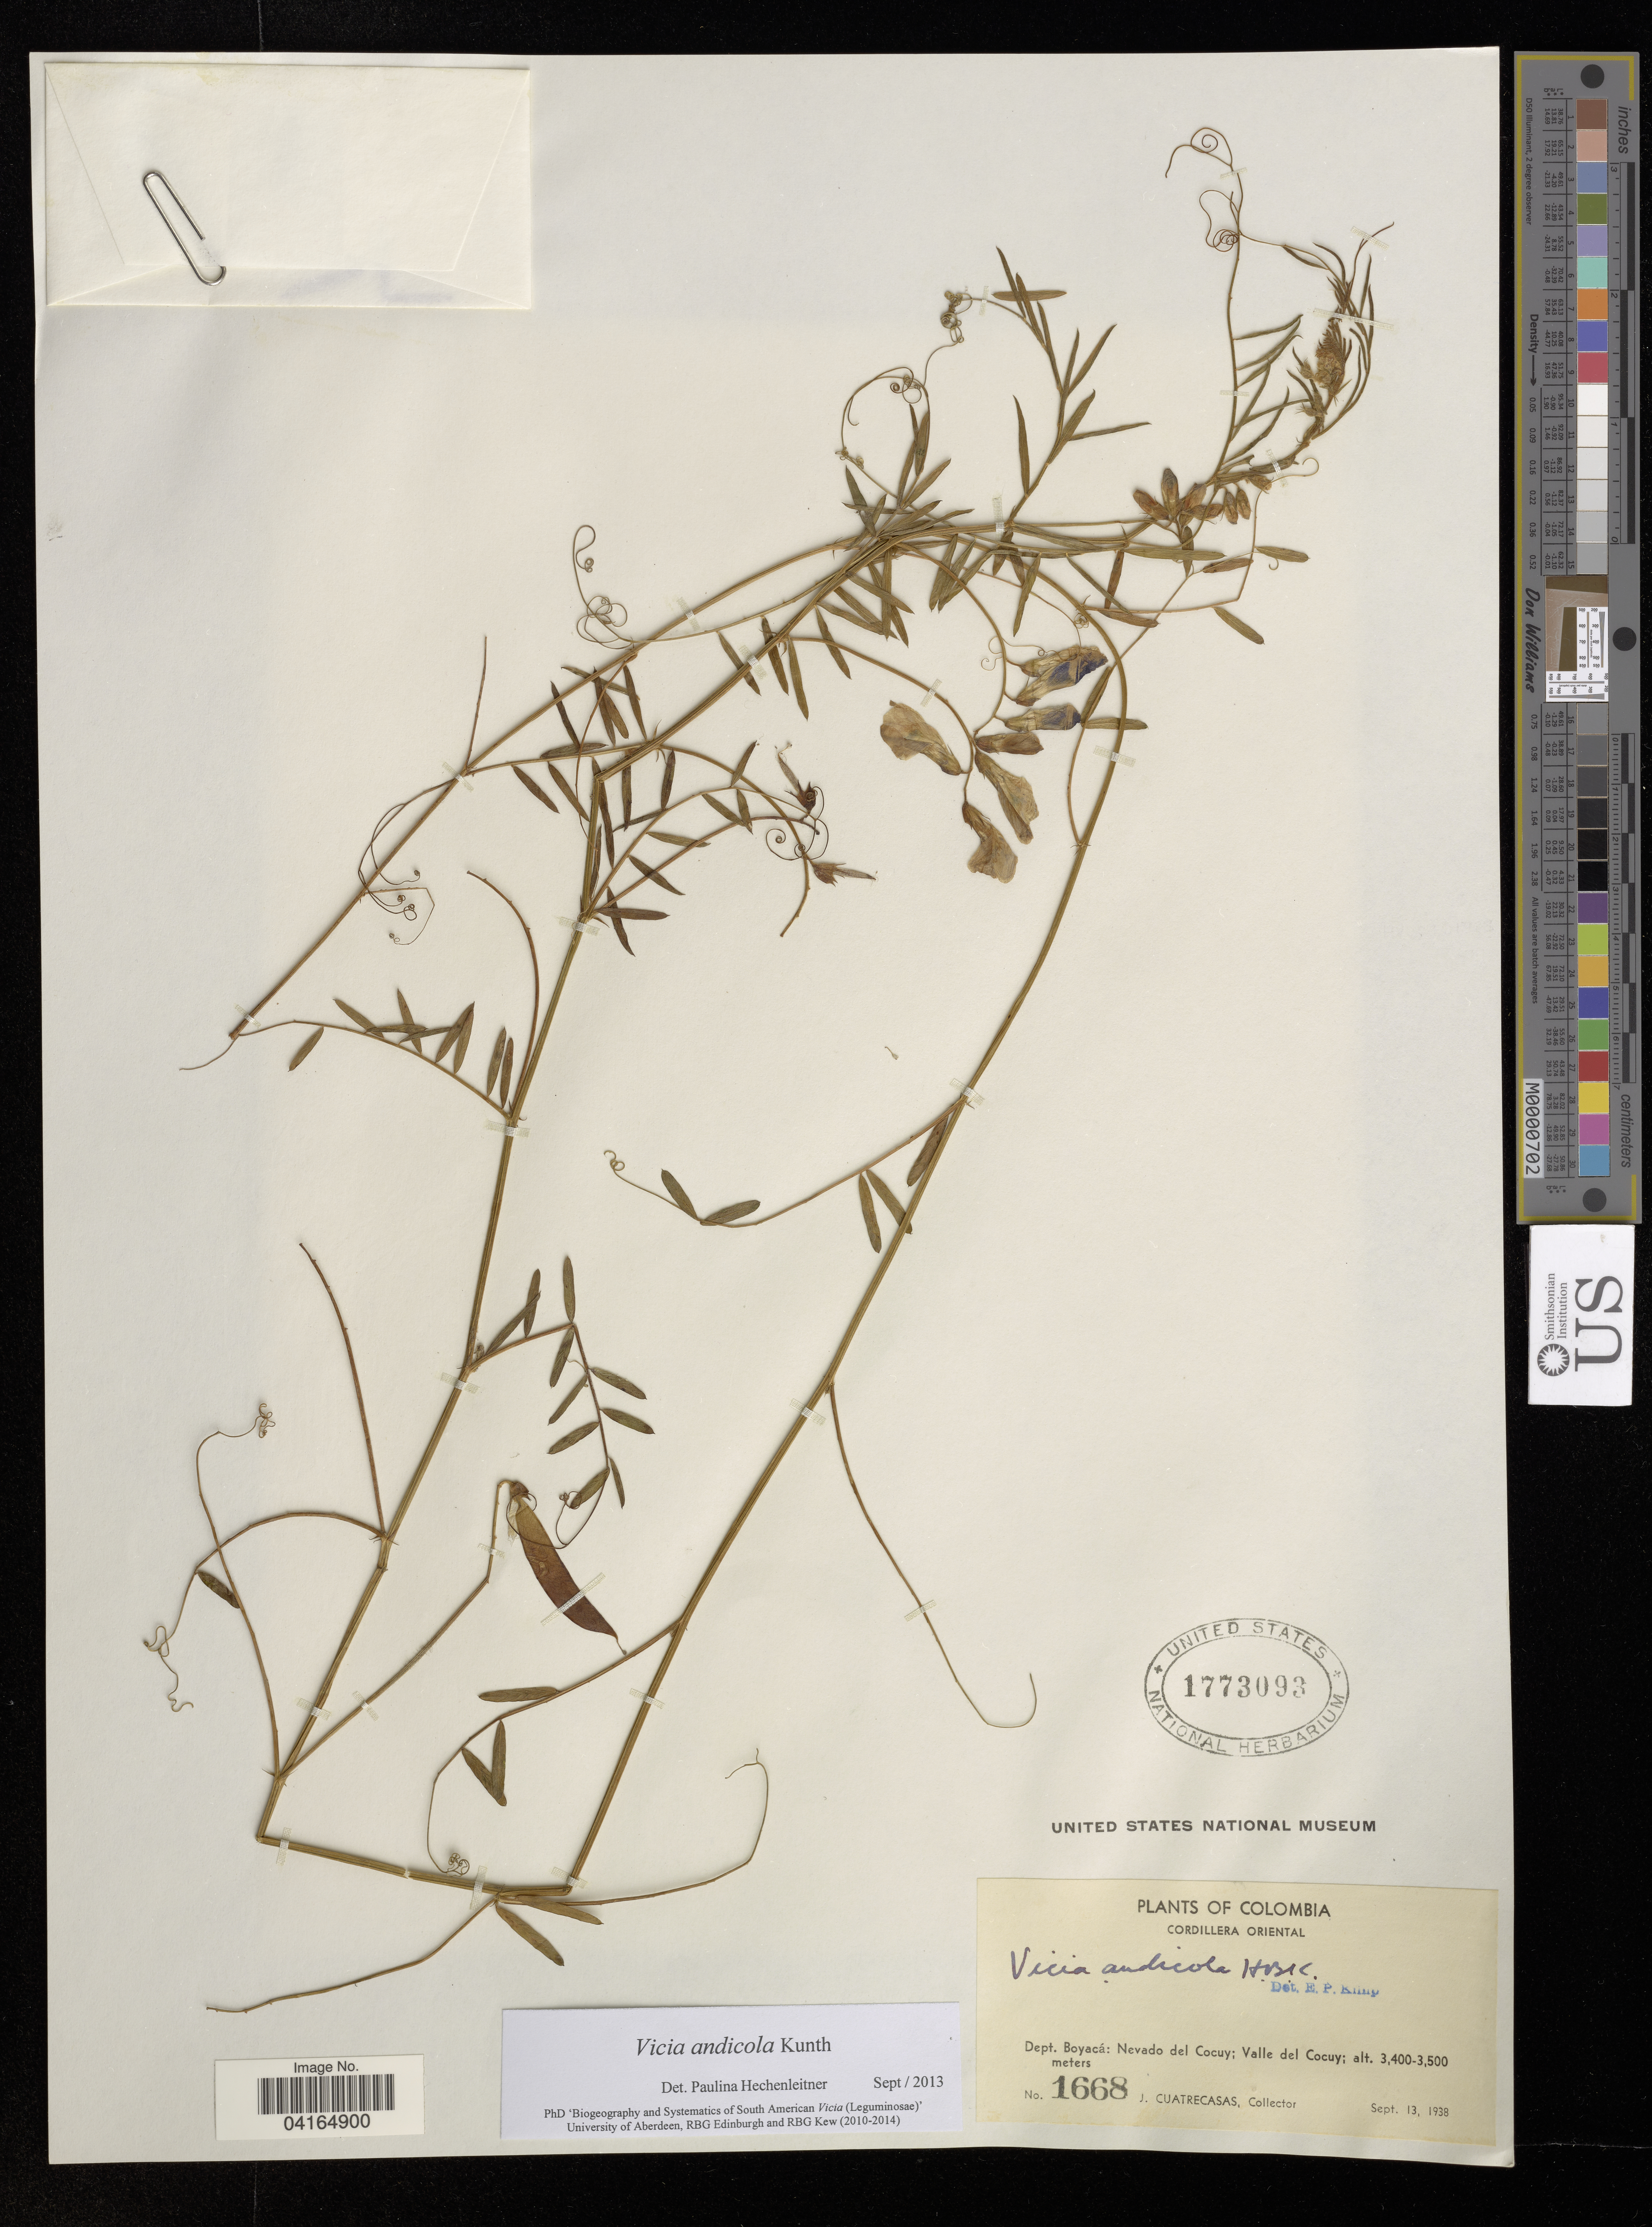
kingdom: Plantae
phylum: Tracheophyta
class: Magnoliopsida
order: Fabales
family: Fabaceae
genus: Vicia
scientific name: Vicia andicola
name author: Kunth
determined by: Hechenleitner, Paulina, RBG Edinburgh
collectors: J. Cuatrecasas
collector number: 1668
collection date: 1938-09-13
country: Colombia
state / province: Boyacá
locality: Cordillera Oriental. Dept. Boyacá: Nevado del Cocuy; Valle del Cocuy.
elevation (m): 3400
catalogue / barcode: US 1773093